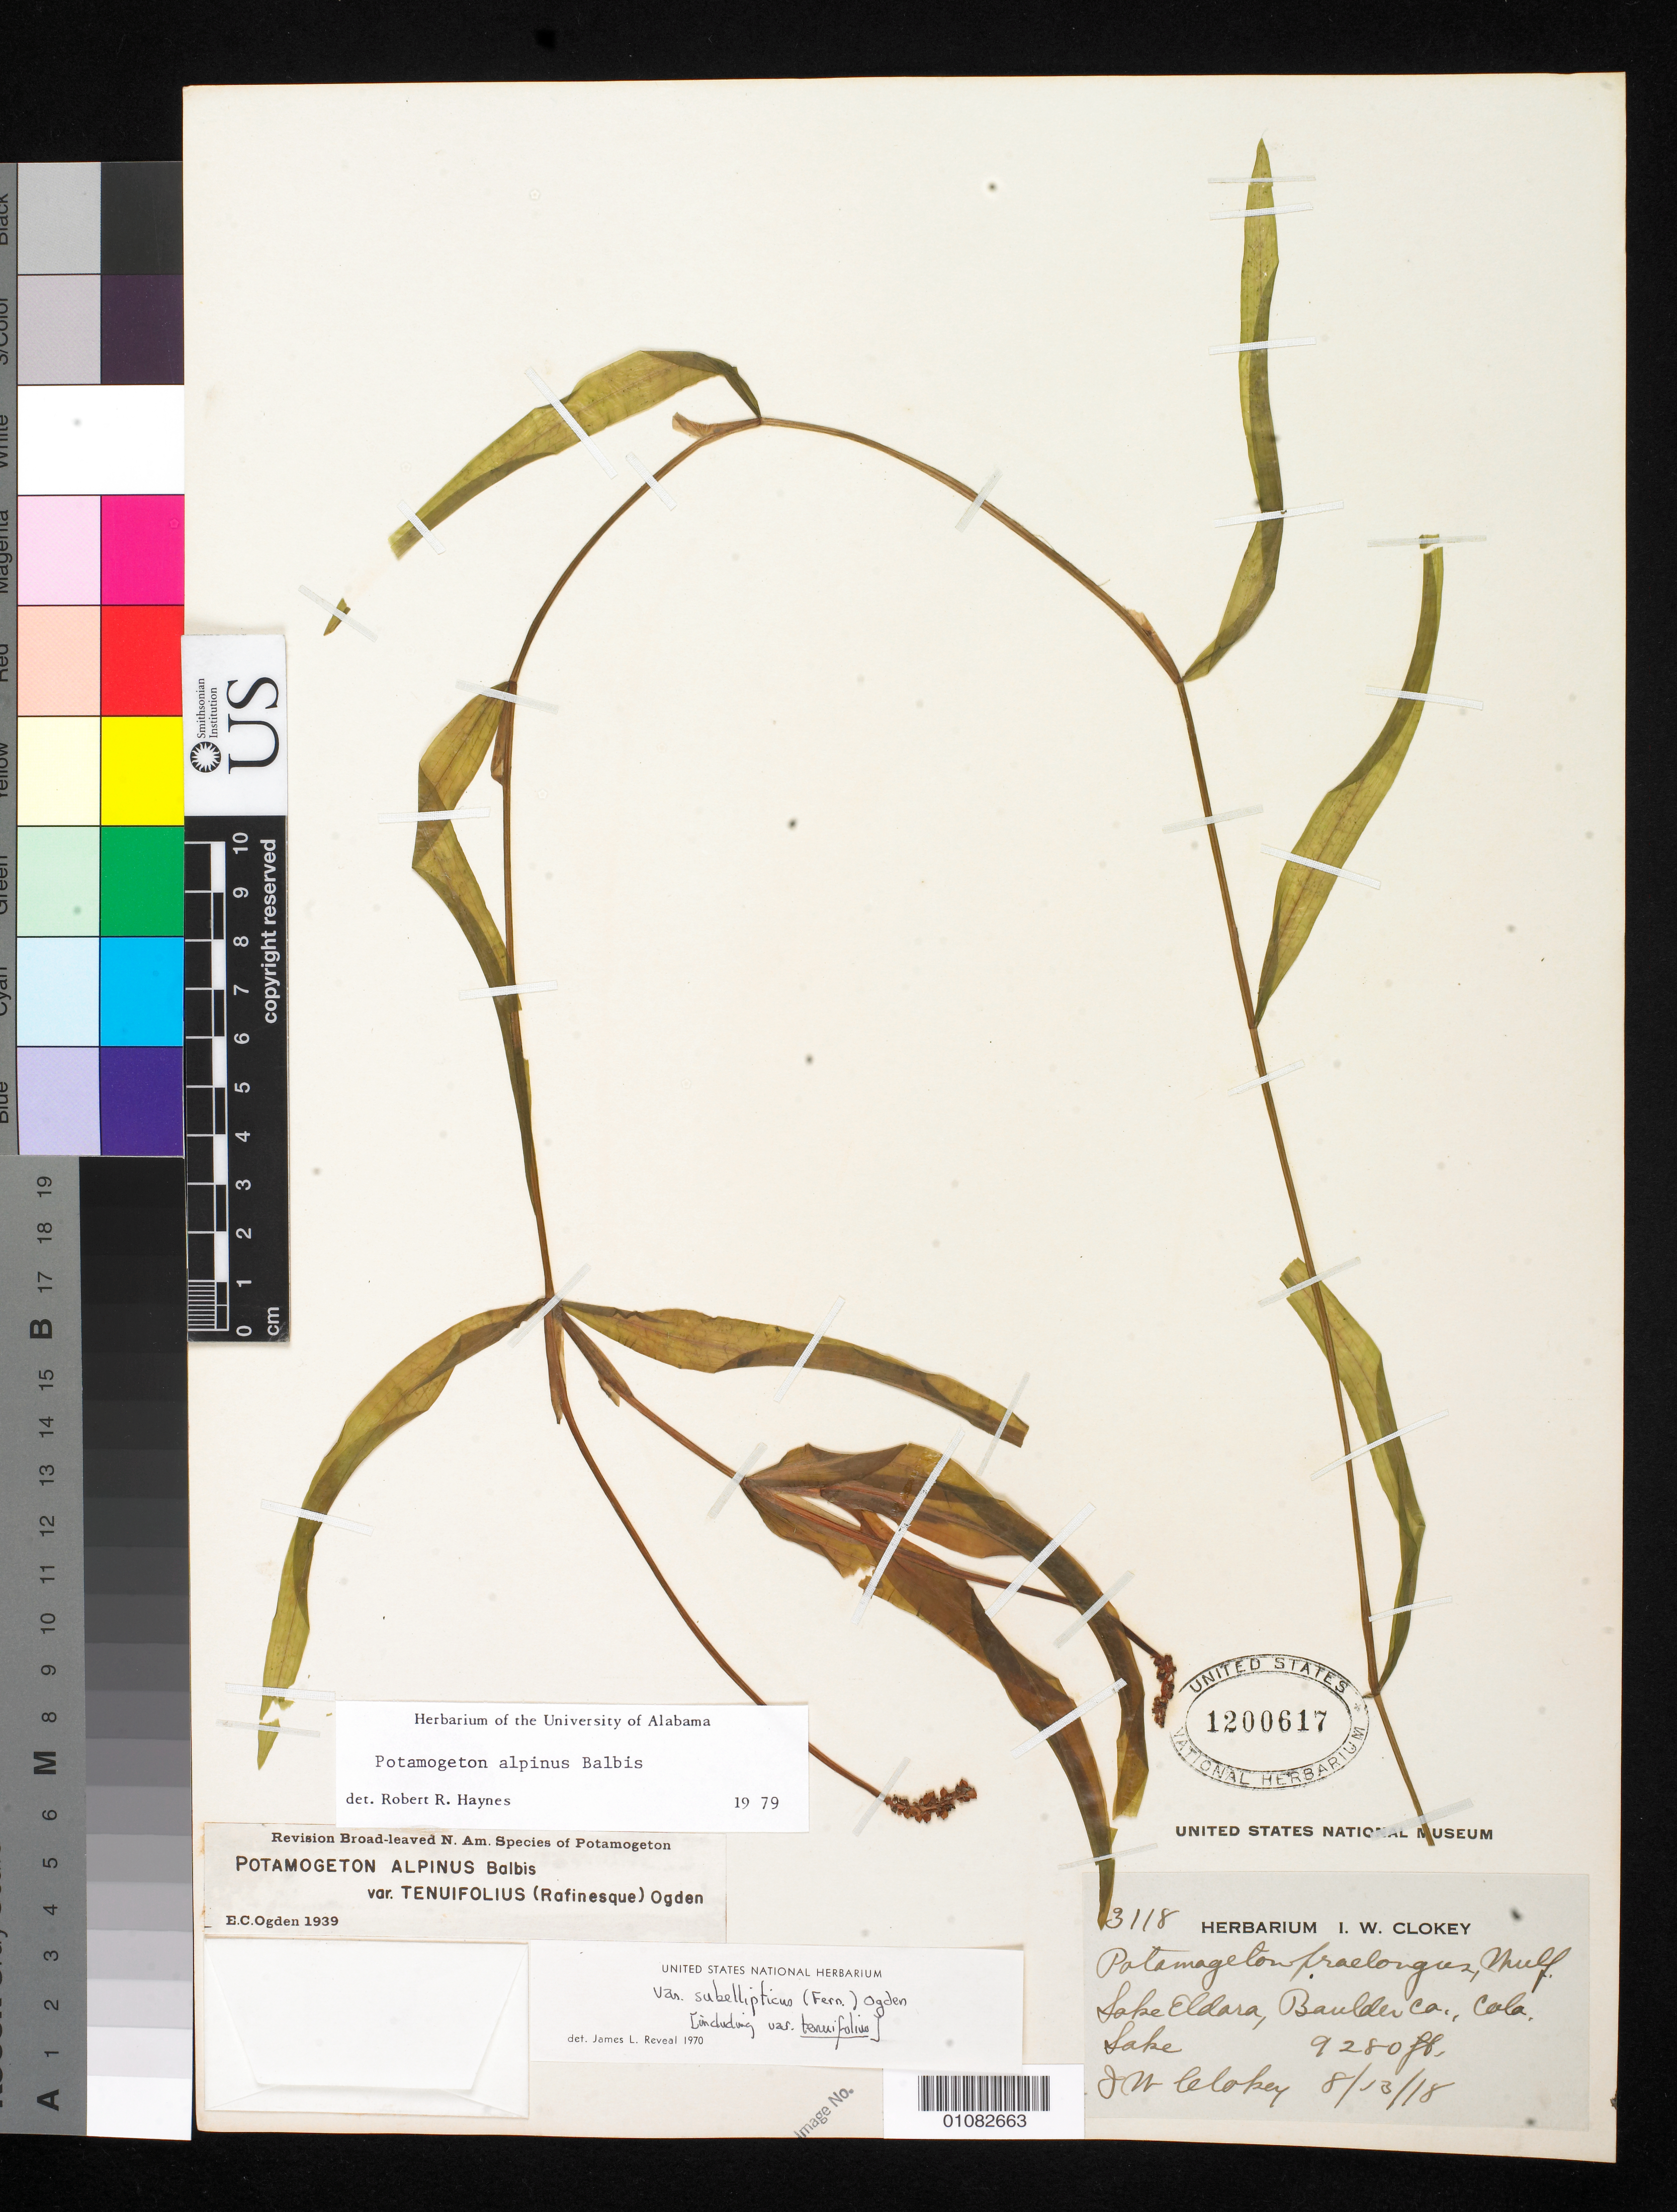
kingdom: Plantae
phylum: Tracheophyta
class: Liliopsida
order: Alismatales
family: Potamogetonaceae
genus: Potamogeton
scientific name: Potamogeton alpinus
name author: Balb.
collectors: I. W. Clokey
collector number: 3118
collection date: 1918-08-13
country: United States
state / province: Colorado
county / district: Boulder County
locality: Lake Eldara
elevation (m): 2829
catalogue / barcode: US 1200617